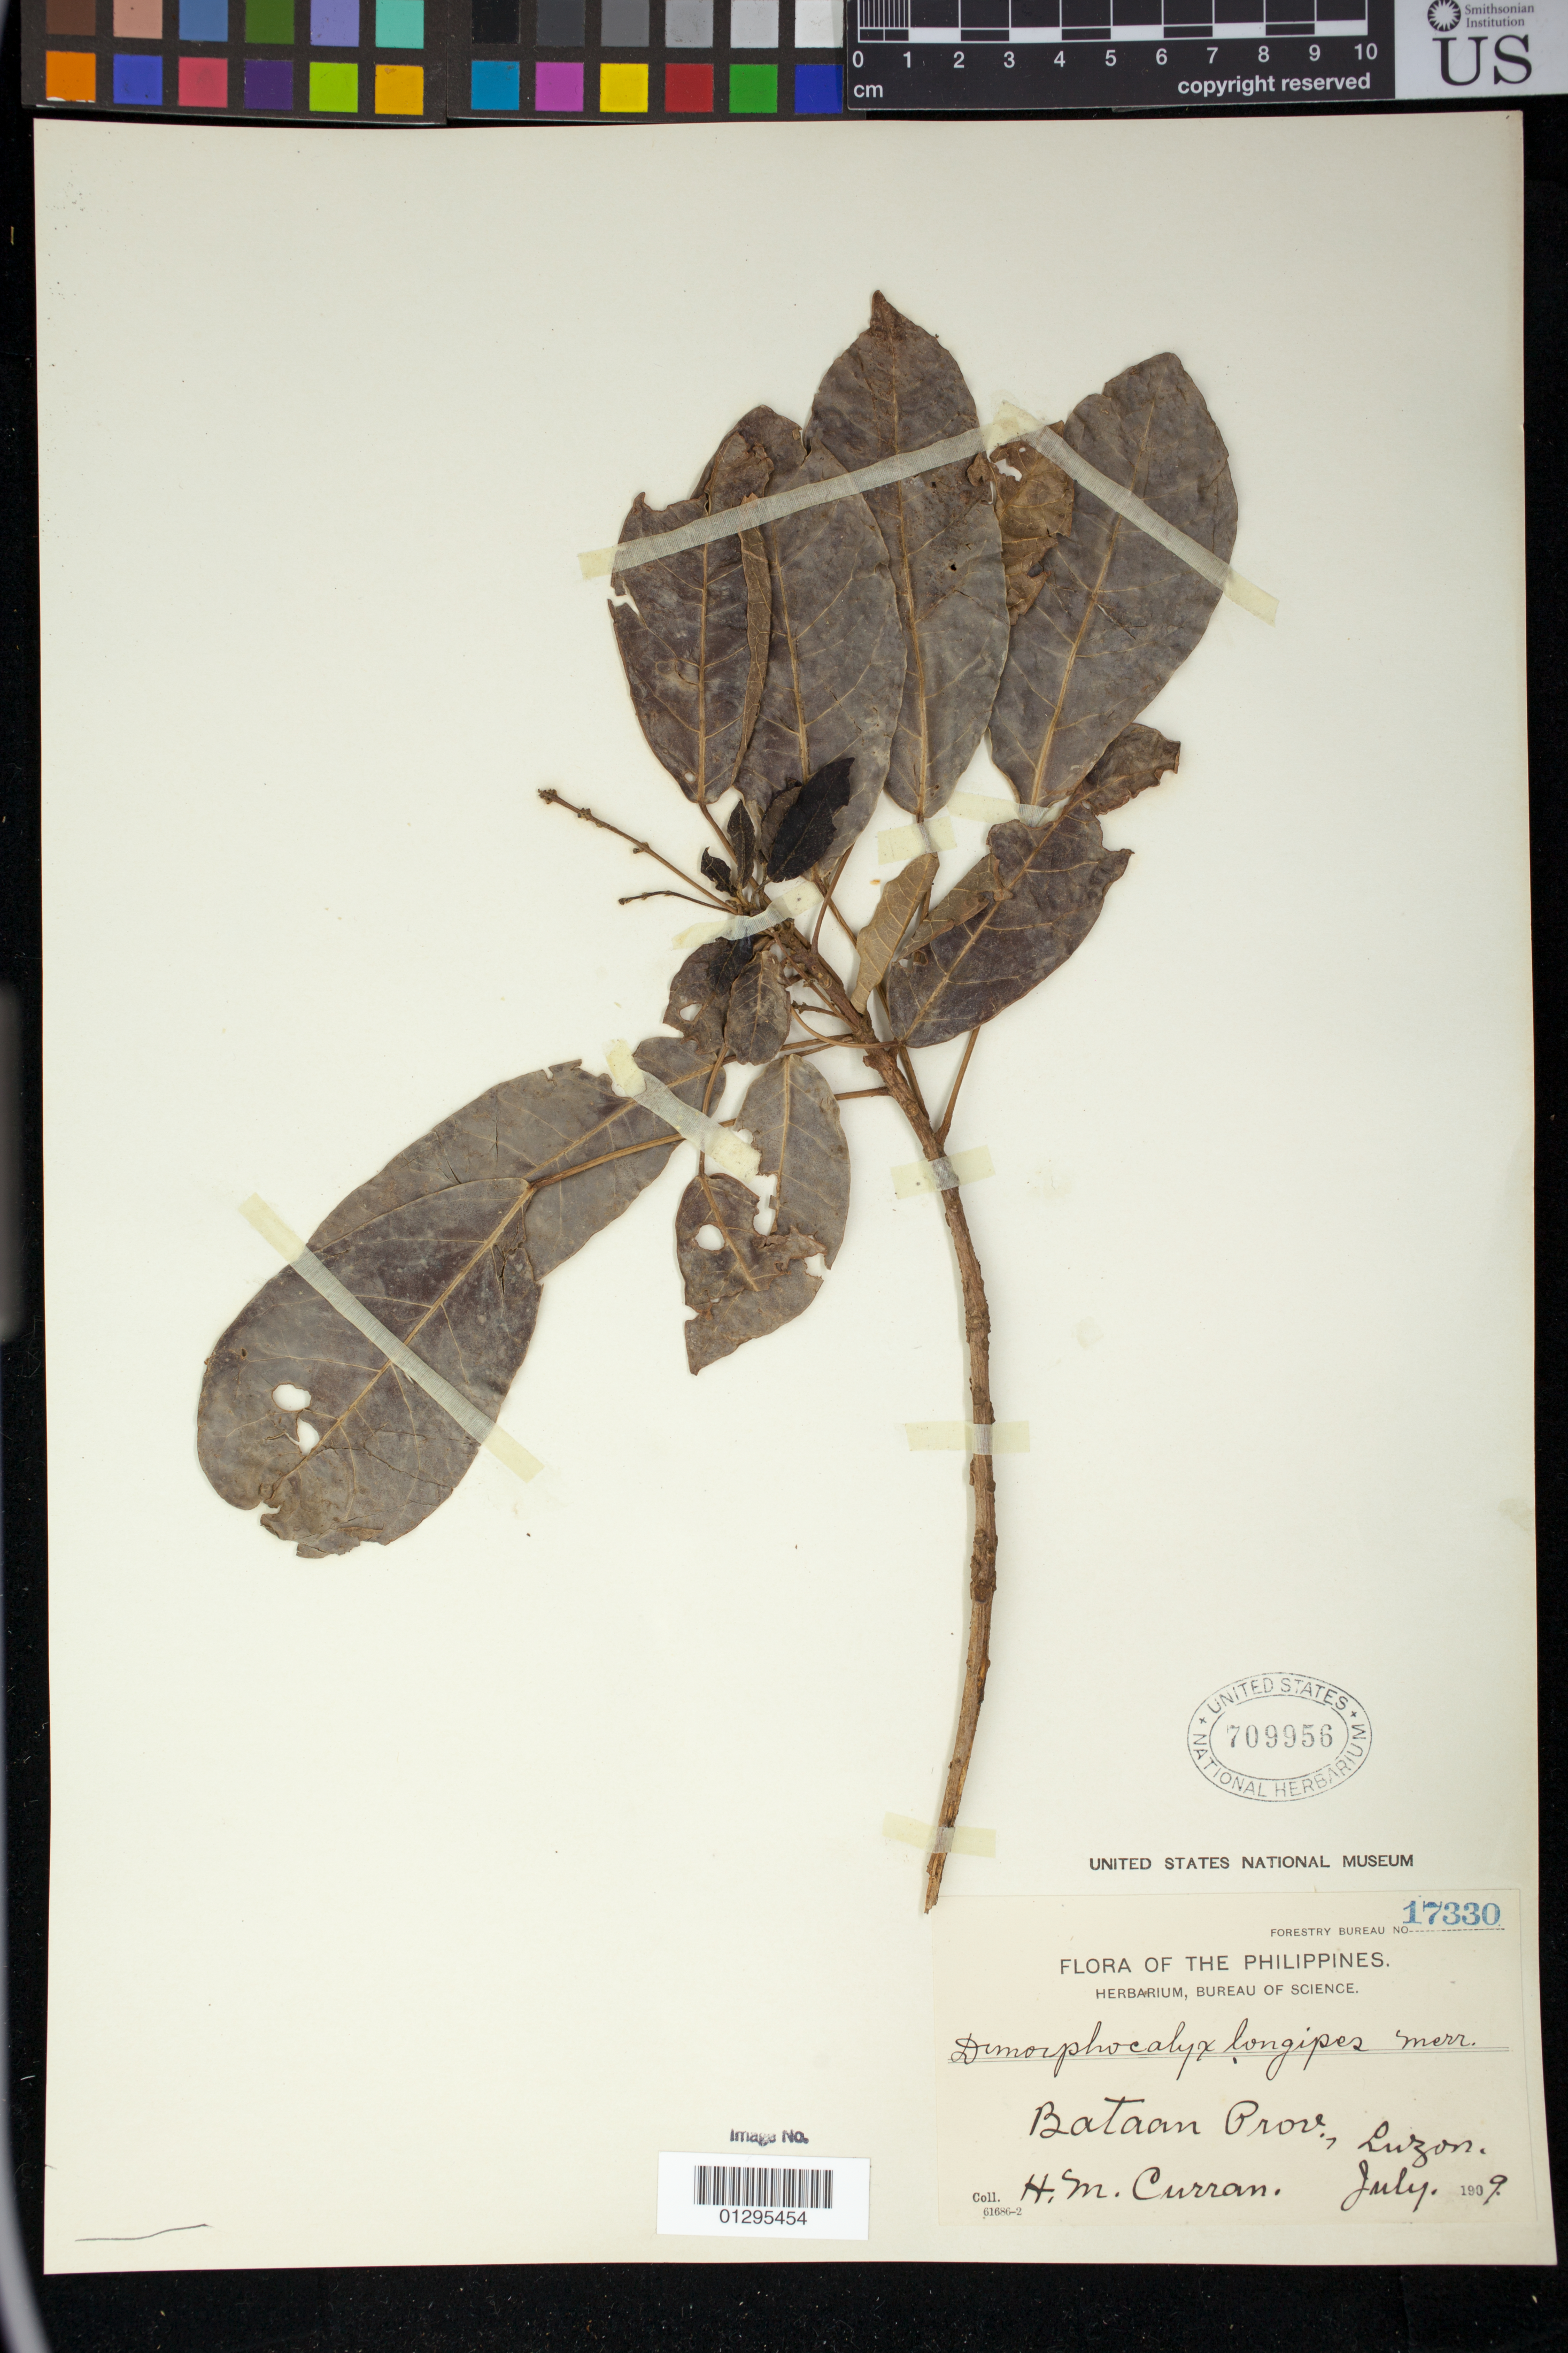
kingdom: Plantae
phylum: Tracheophyta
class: Magnoliopsida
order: Malpighiales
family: Euphorbiaceae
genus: Trigonostemon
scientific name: Trigonostemon longipes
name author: (Merr.) Merr.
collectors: H. M. Curran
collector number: For. Bur. 17330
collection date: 1909-07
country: Philippines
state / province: Western Visayas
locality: Bataan [Batan] Prov., Luzon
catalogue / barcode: US 709956